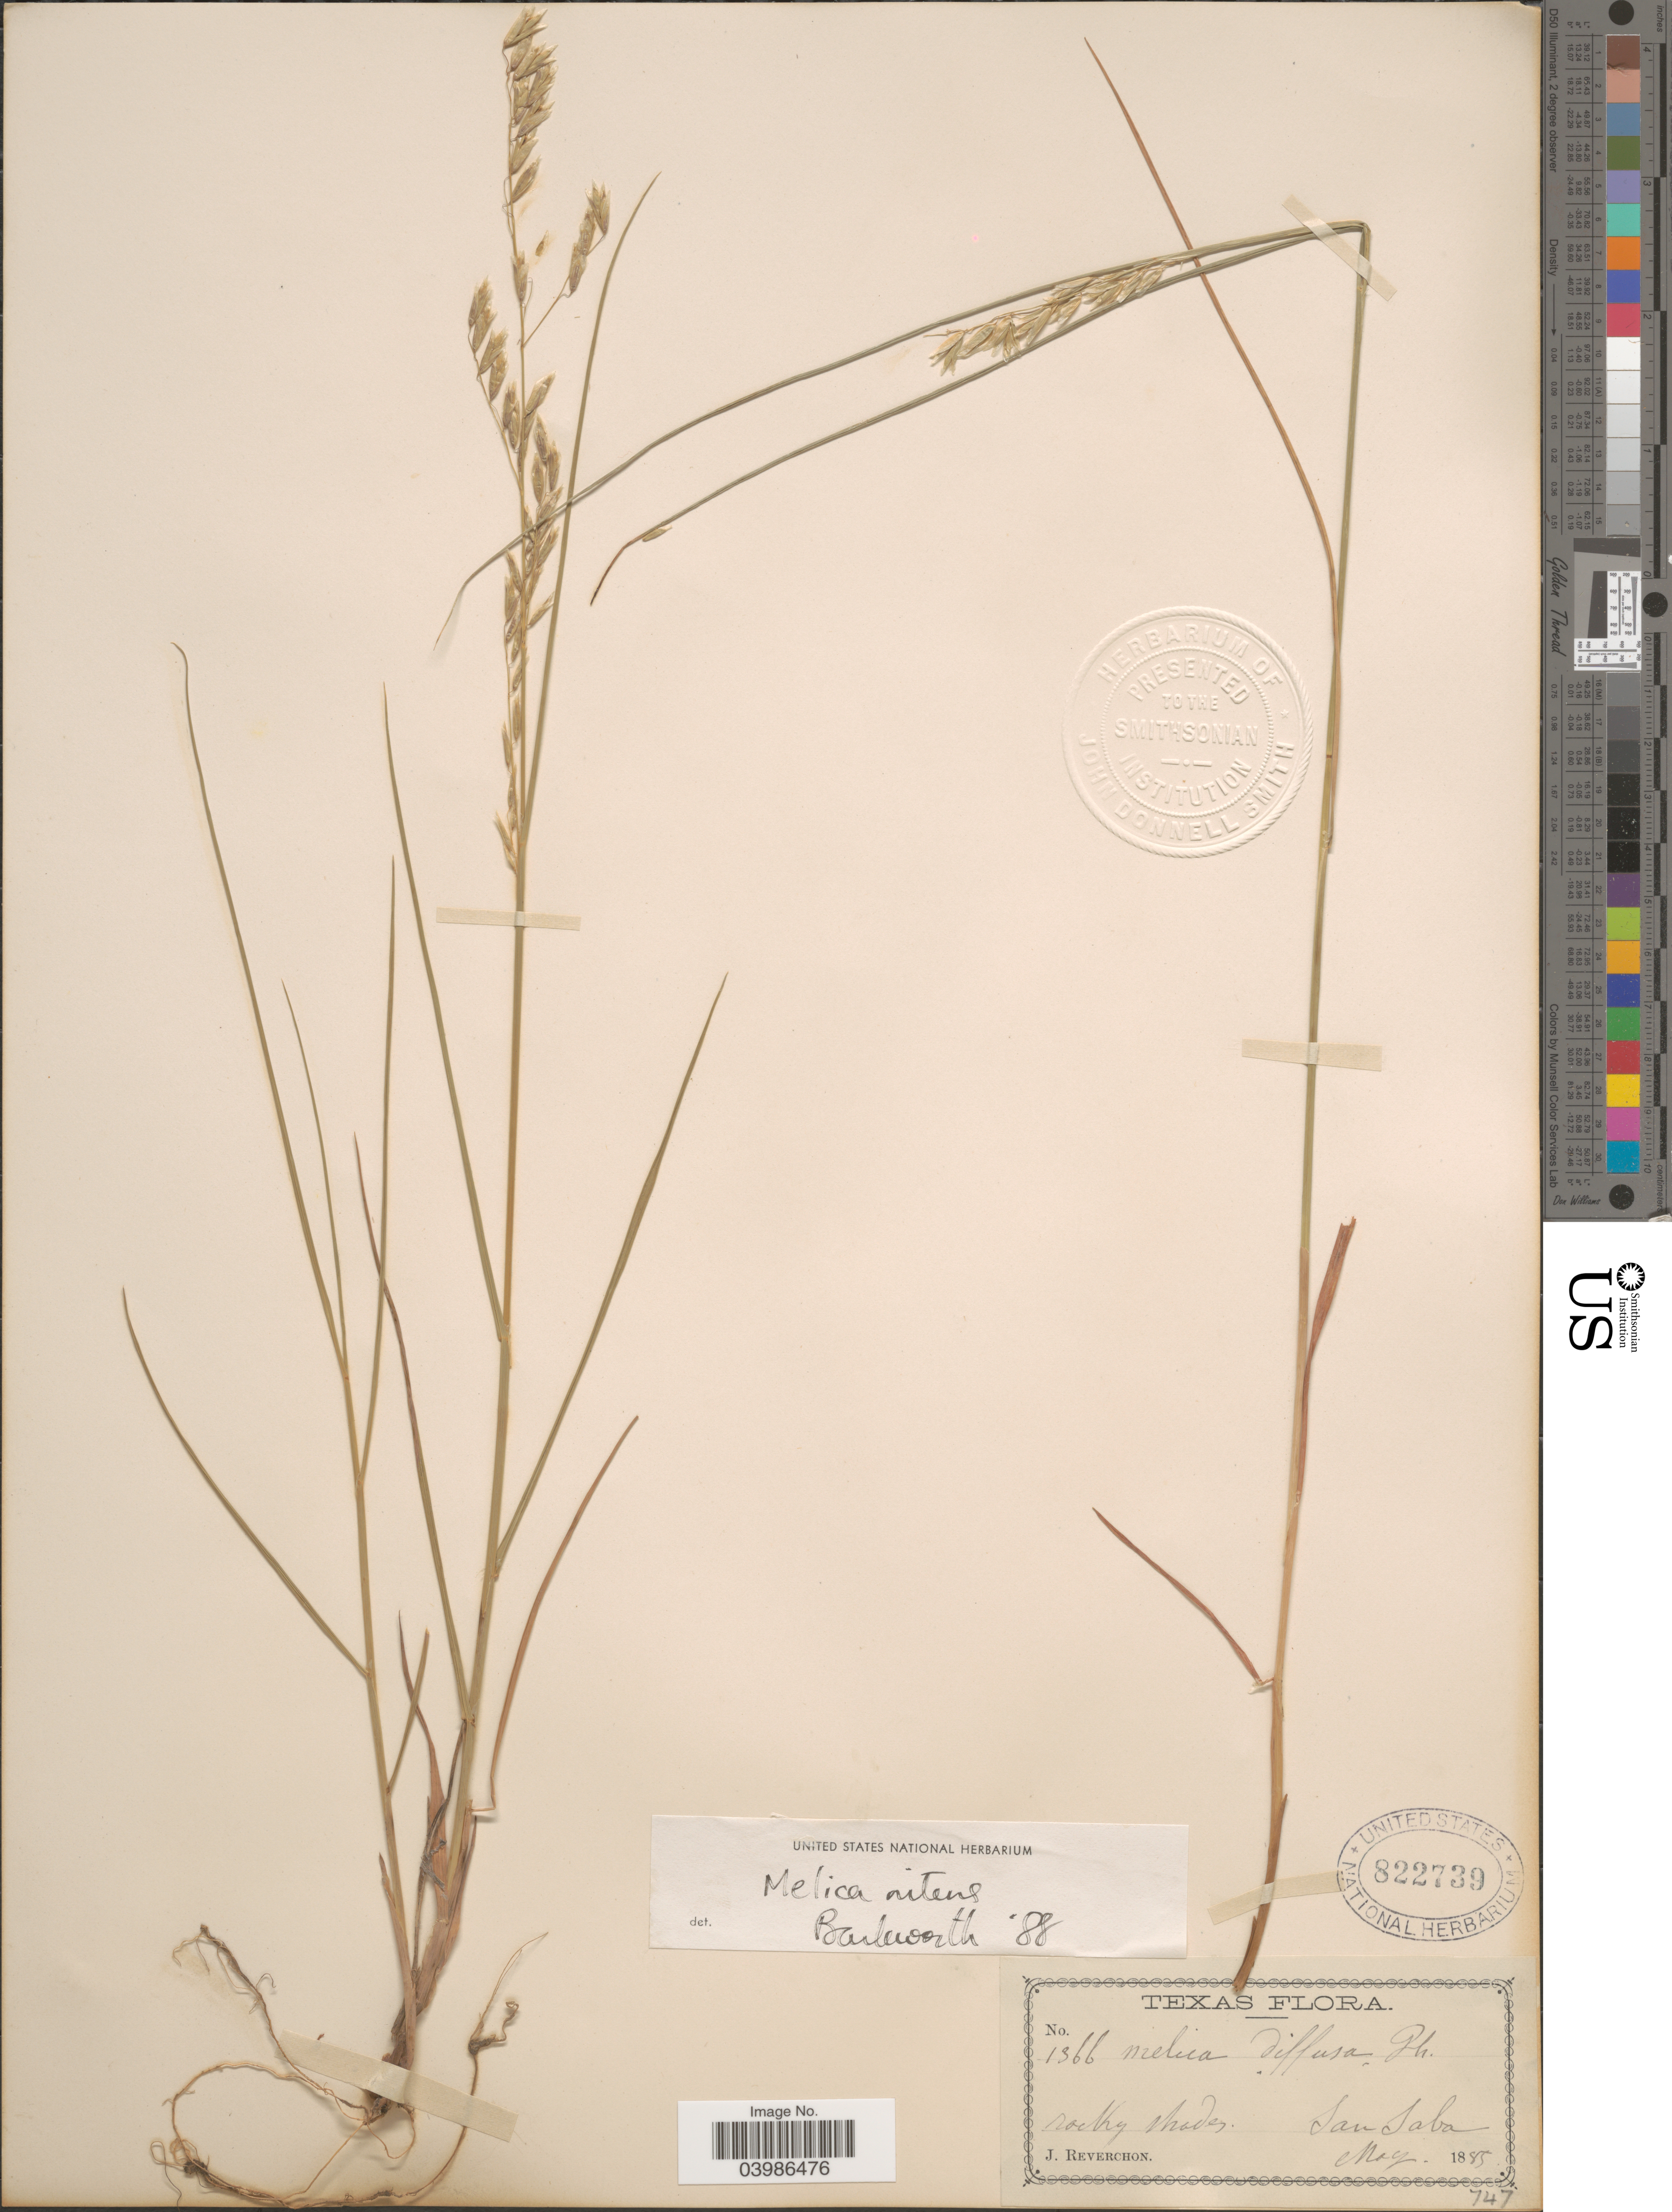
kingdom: Plantae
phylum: Tracheophyta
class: Liliopsida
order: Poales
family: Poaceae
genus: Melica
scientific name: Melica nitens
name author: (Scribn.) Nutt. ex Piper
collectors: J. Reverchon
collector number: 1366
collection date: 1885-05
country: United States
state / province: Texas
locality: San Saba.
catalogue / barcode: US 822739